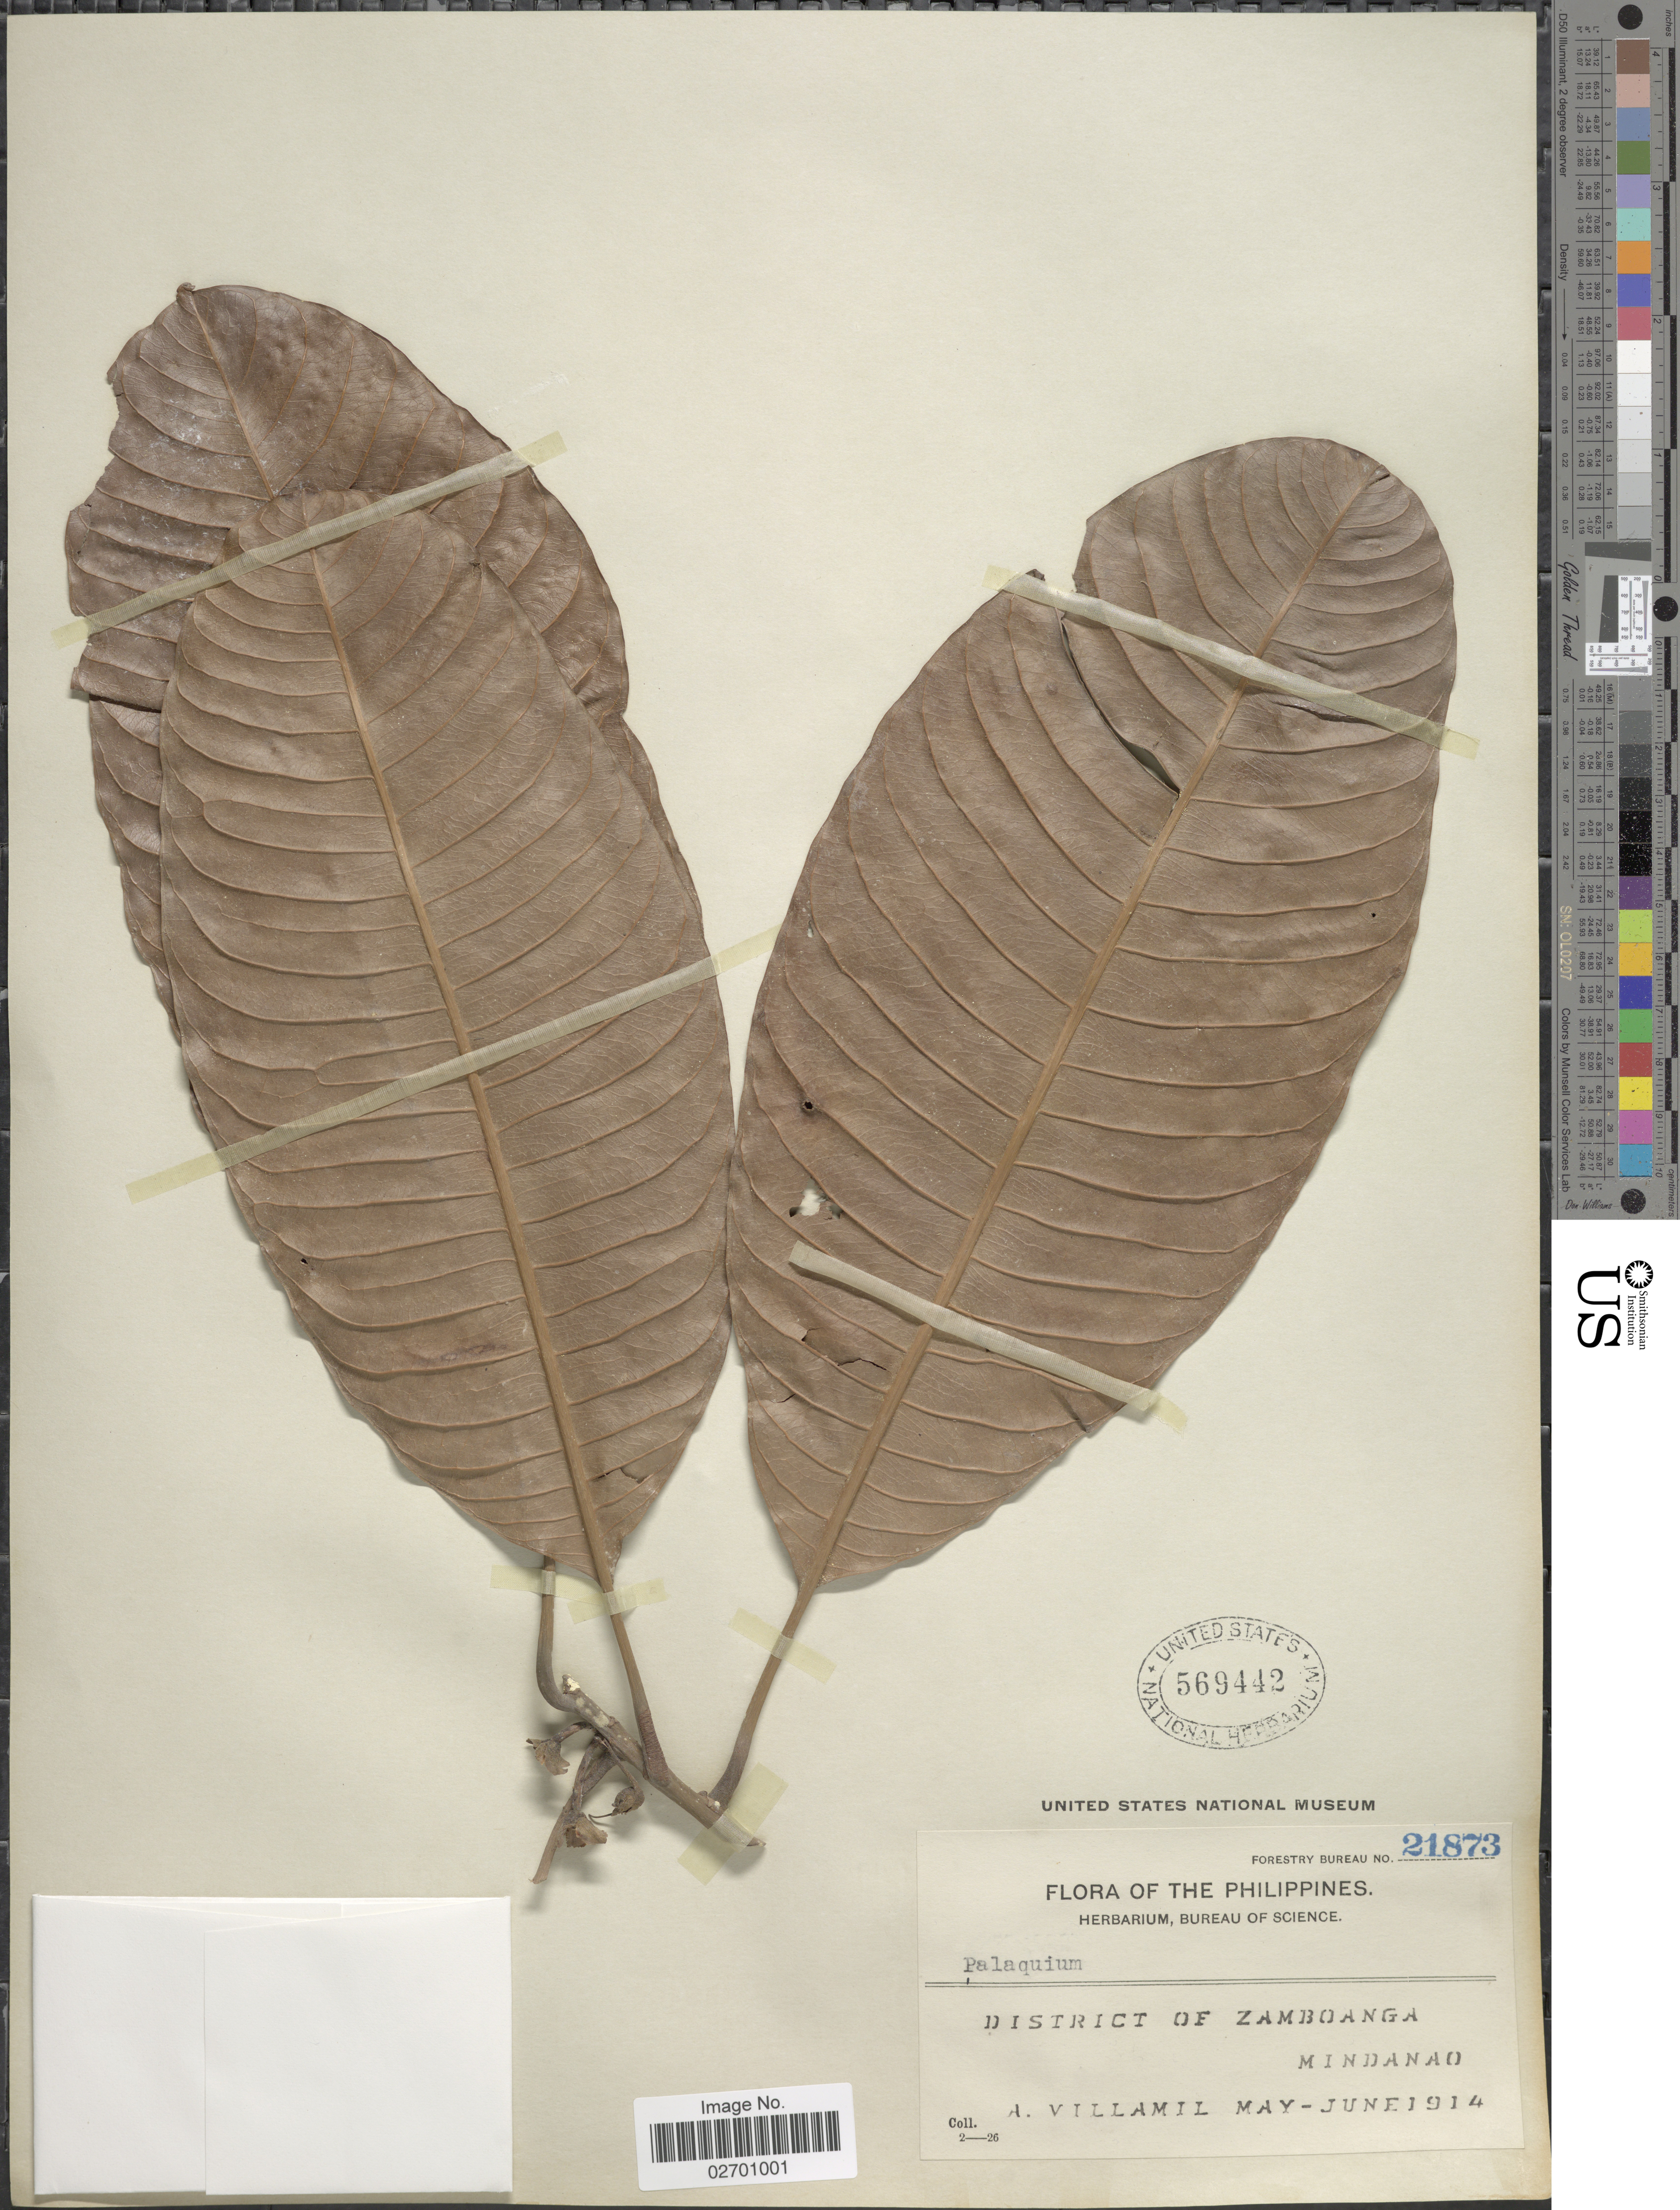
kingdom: Plantae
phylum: Tracheophyta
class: Magnoliopsida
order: Ericales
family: Sapotaceae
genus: Palaquium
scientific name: Palaquium sp.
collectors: A. Villamil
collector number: Forestry Bureau 21873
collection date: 1914-05/1914-06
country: Philippines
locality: District of Zamboanga, Mindanao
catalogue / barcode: US 569442